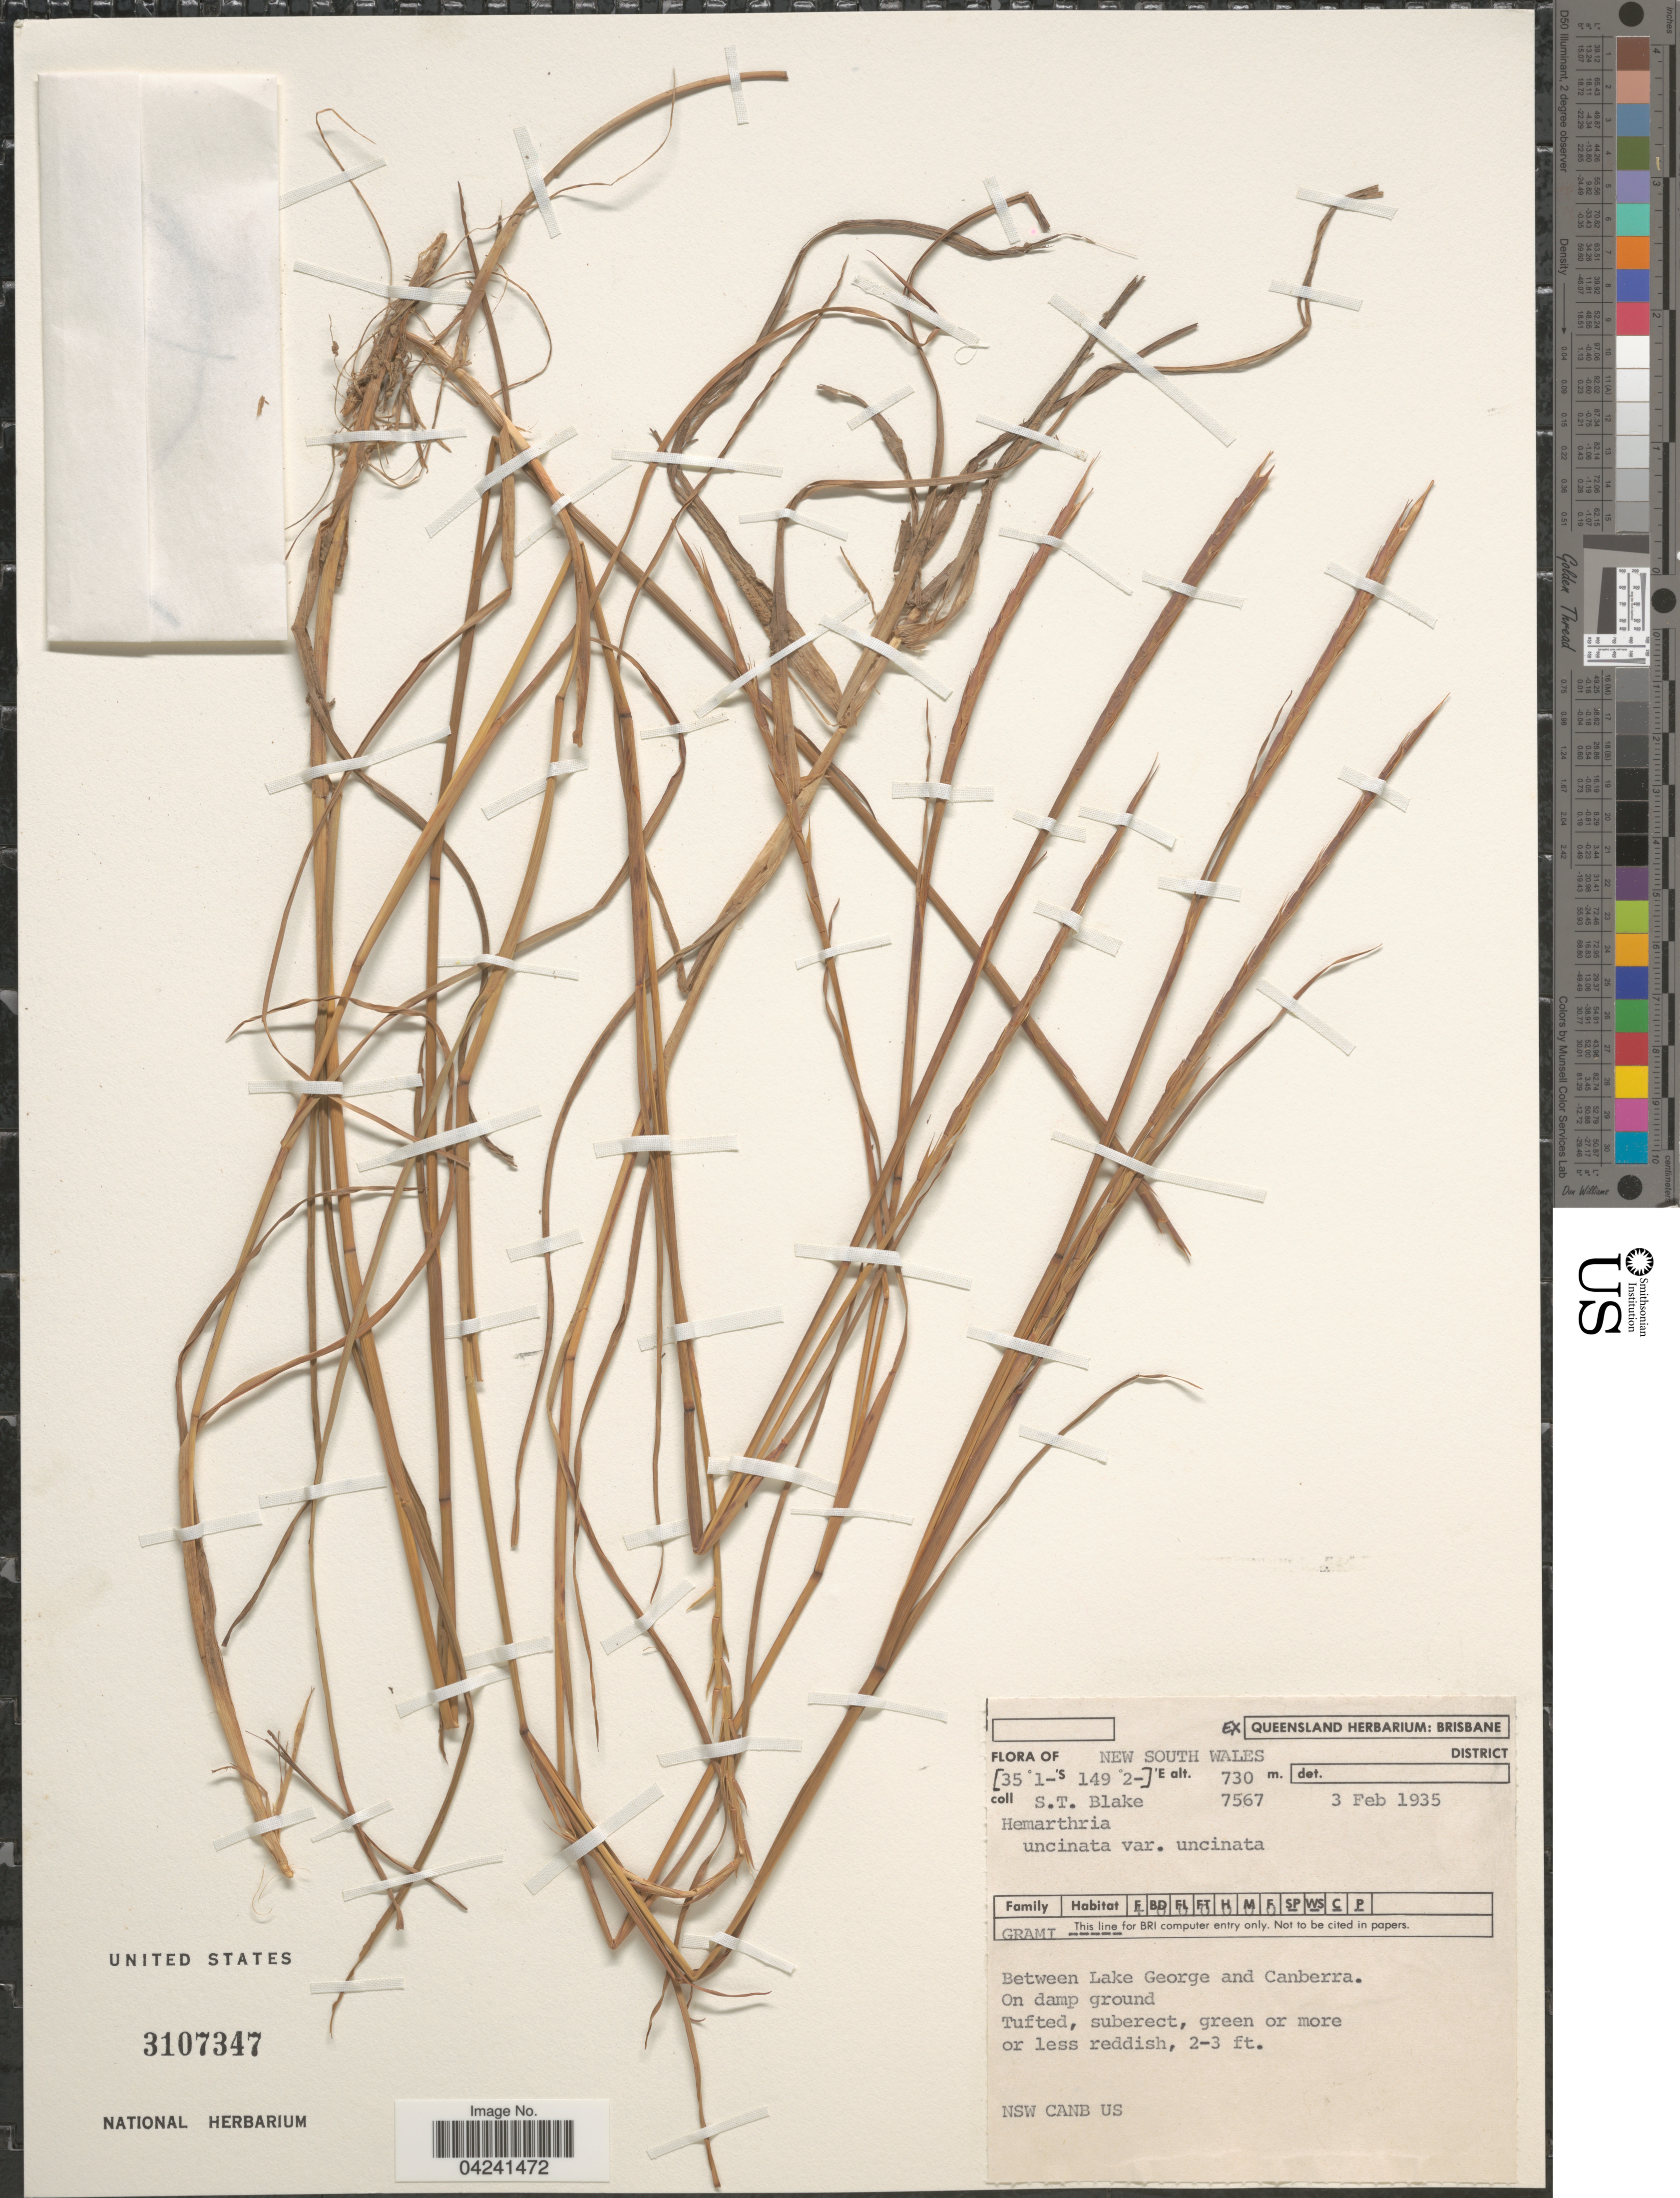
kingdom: Plantae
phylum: Tracheophyta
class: Liliopsida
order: Poales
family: Poaceae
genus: Hemarthria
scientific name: Hemarthria uncinata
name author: R. Br.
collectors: S. T. Blake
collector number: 7567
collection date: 1935-02-03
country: Australia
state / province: New South Wales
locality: Between Lake George and Canberra.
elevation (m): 730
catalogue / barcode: US 3107347